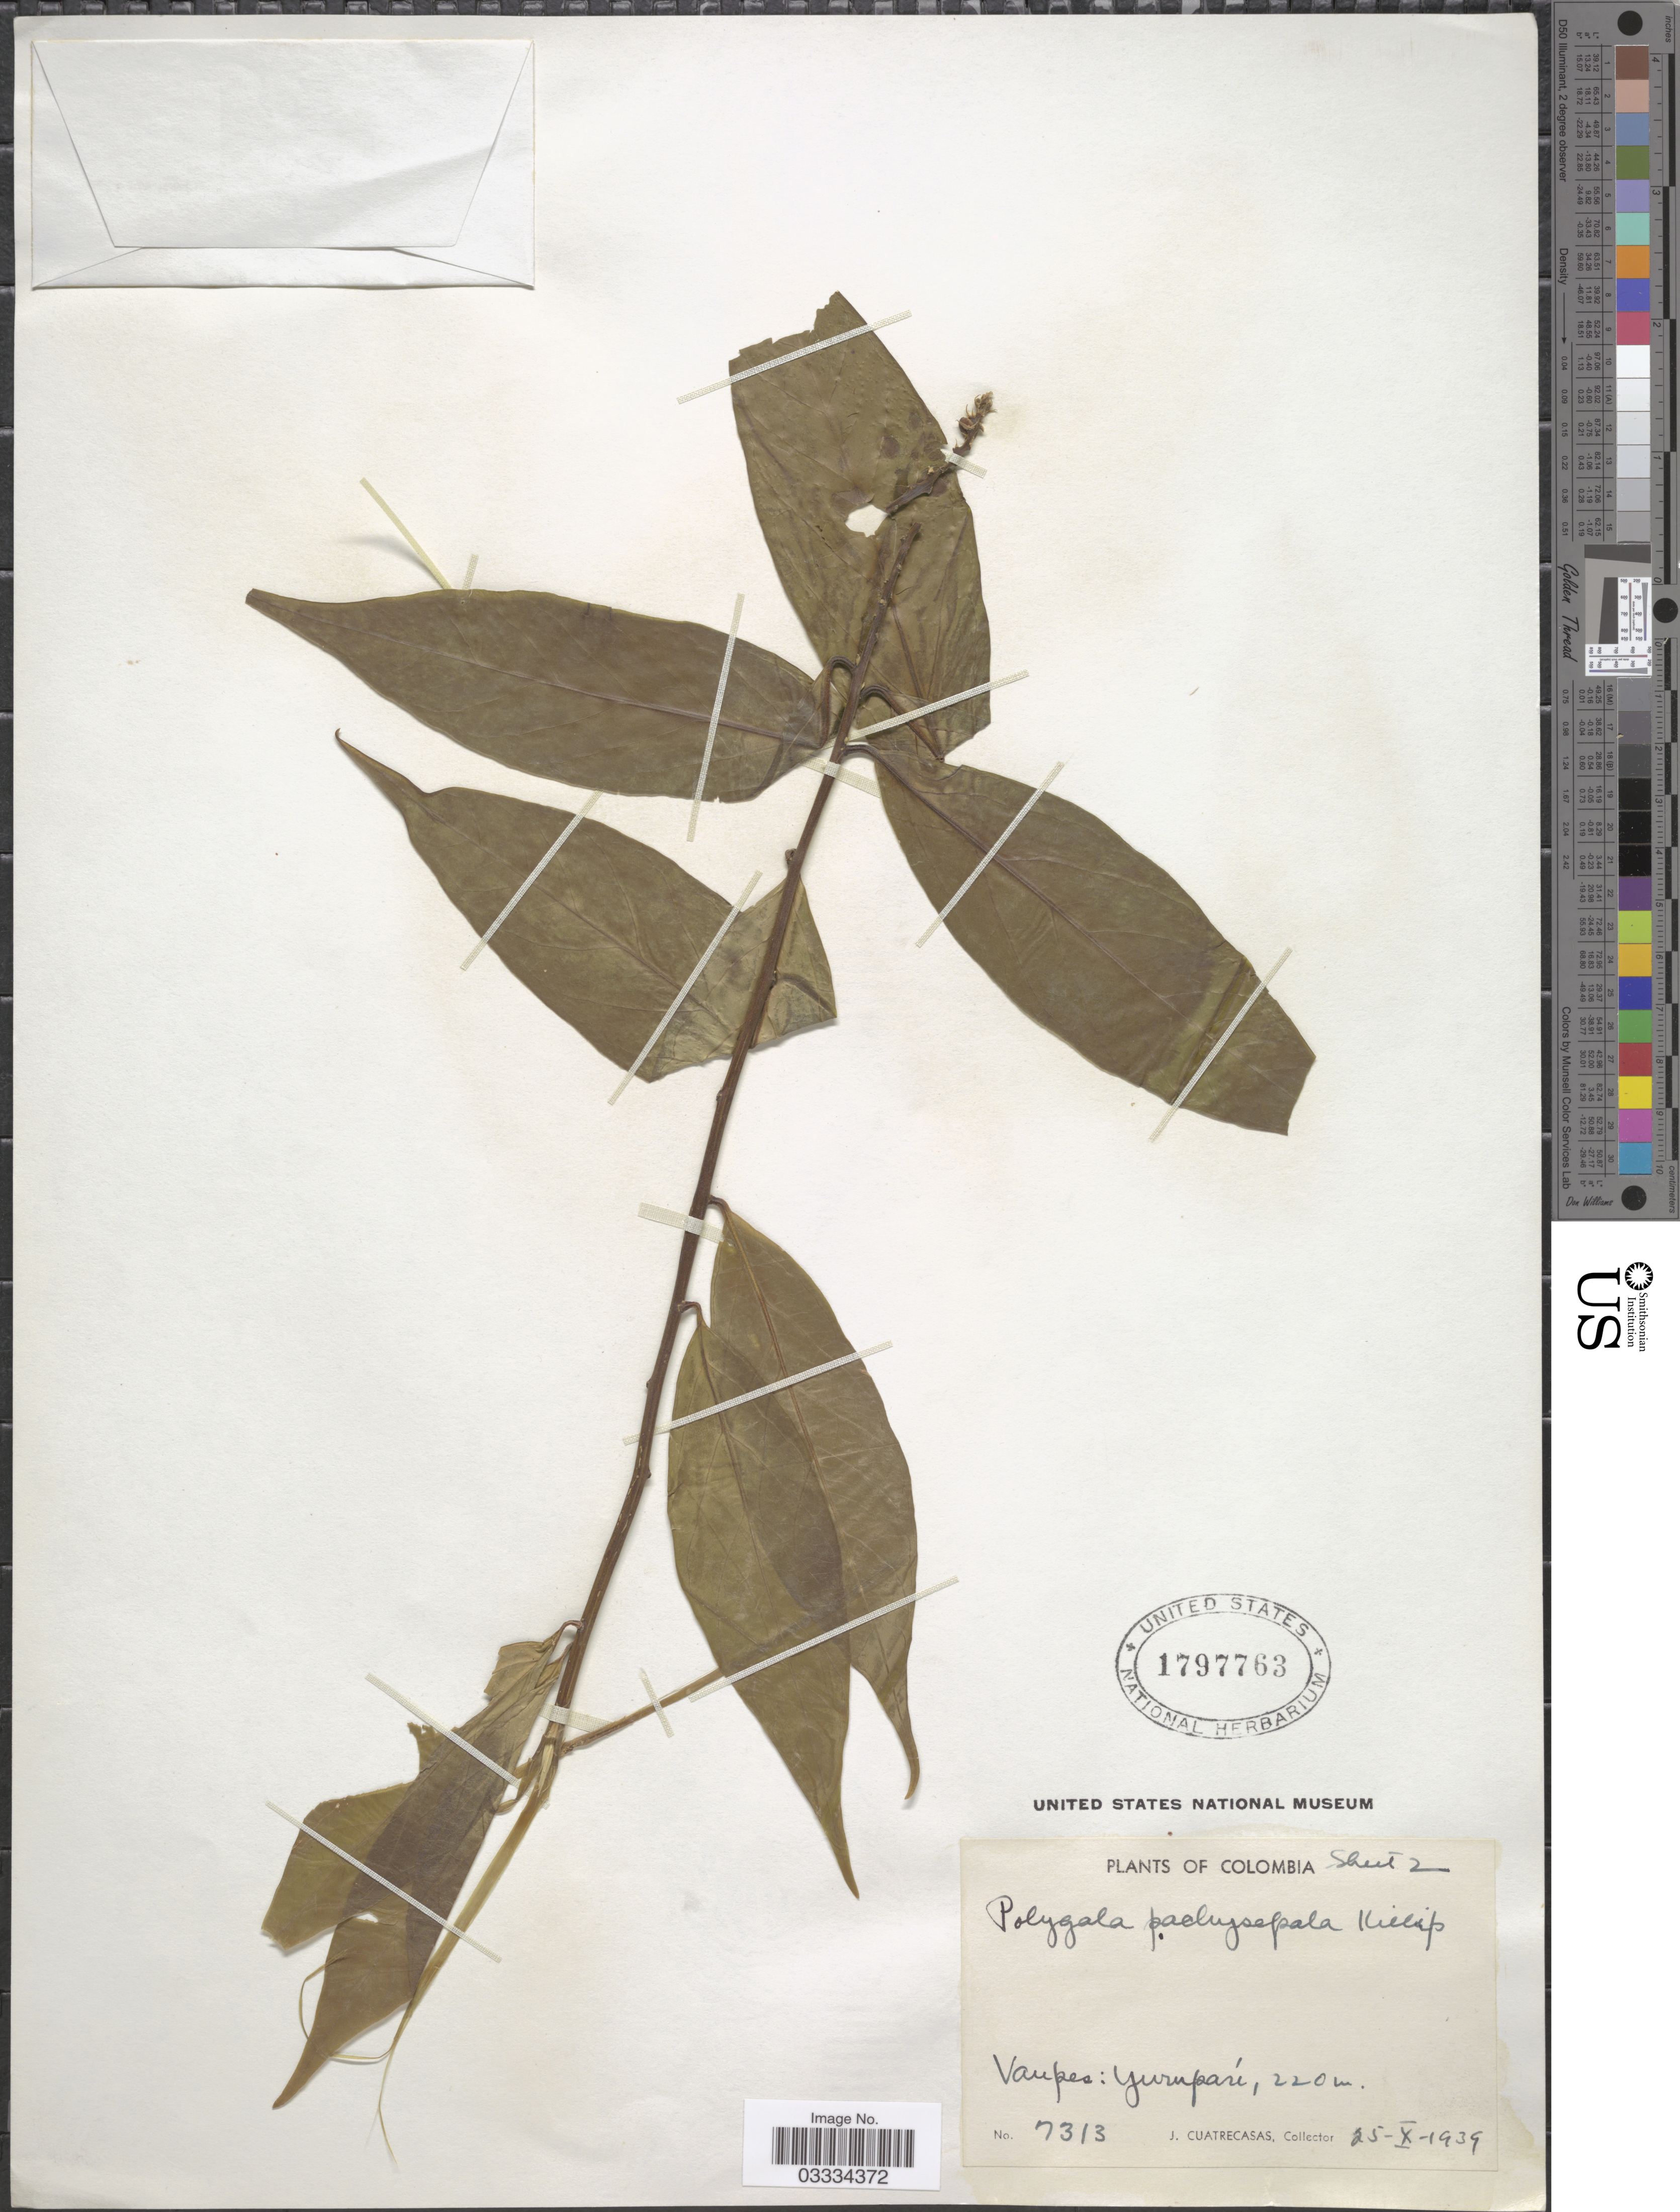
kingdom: Plantae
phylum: Tracheophyta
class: Magnoliopsida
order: Fabales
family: Polygalaceae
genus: Polygala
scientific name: Polygala sp.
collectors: J. Cuatrecasas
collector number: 7313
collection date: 1939-10-25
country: Colombia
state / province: Vaupés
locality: Yuruparí.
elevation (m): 220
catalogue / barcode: US 1797763